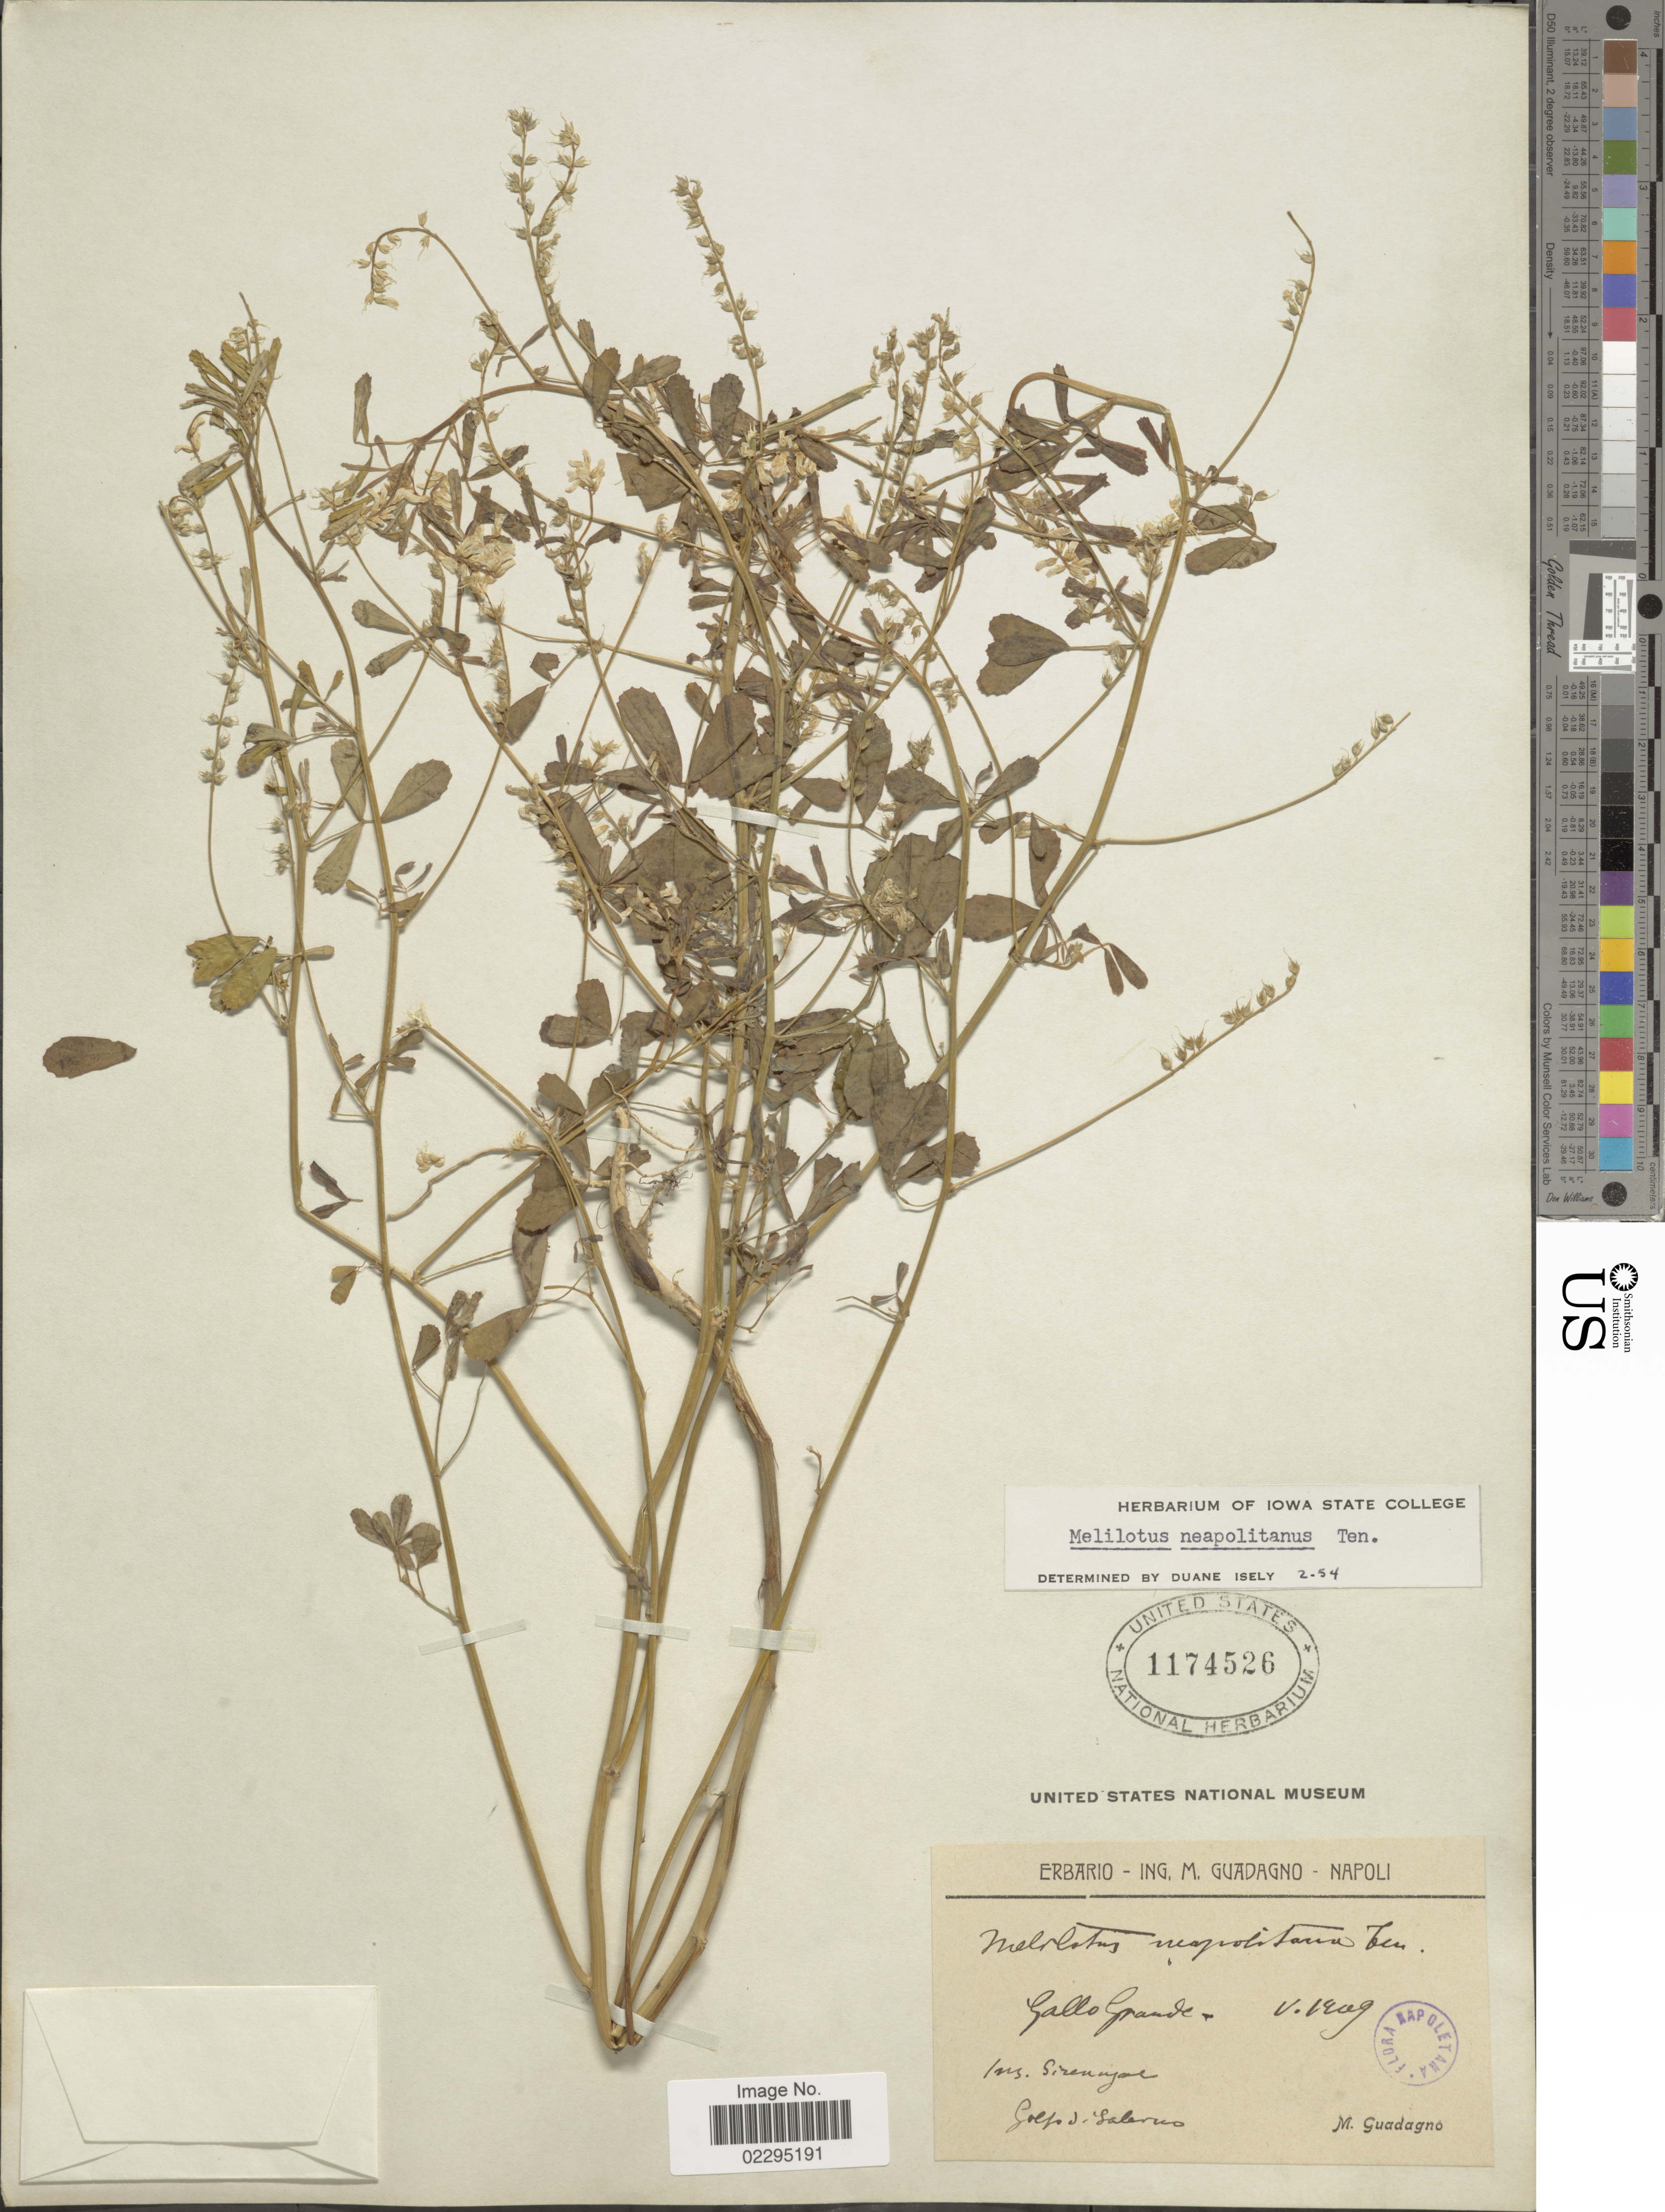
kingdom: Plantae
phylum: Tracheophyta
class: Magnoliopsida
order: Fabales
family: Fabaceae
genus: Melilotus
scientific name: Melilotus neapolitana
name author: Ten.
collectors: M. Guadagno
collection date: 1909-05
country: Italy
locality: Ins Girennjae, Golfs d'Salerno. Gallo Grande.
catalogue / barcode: US 1174526